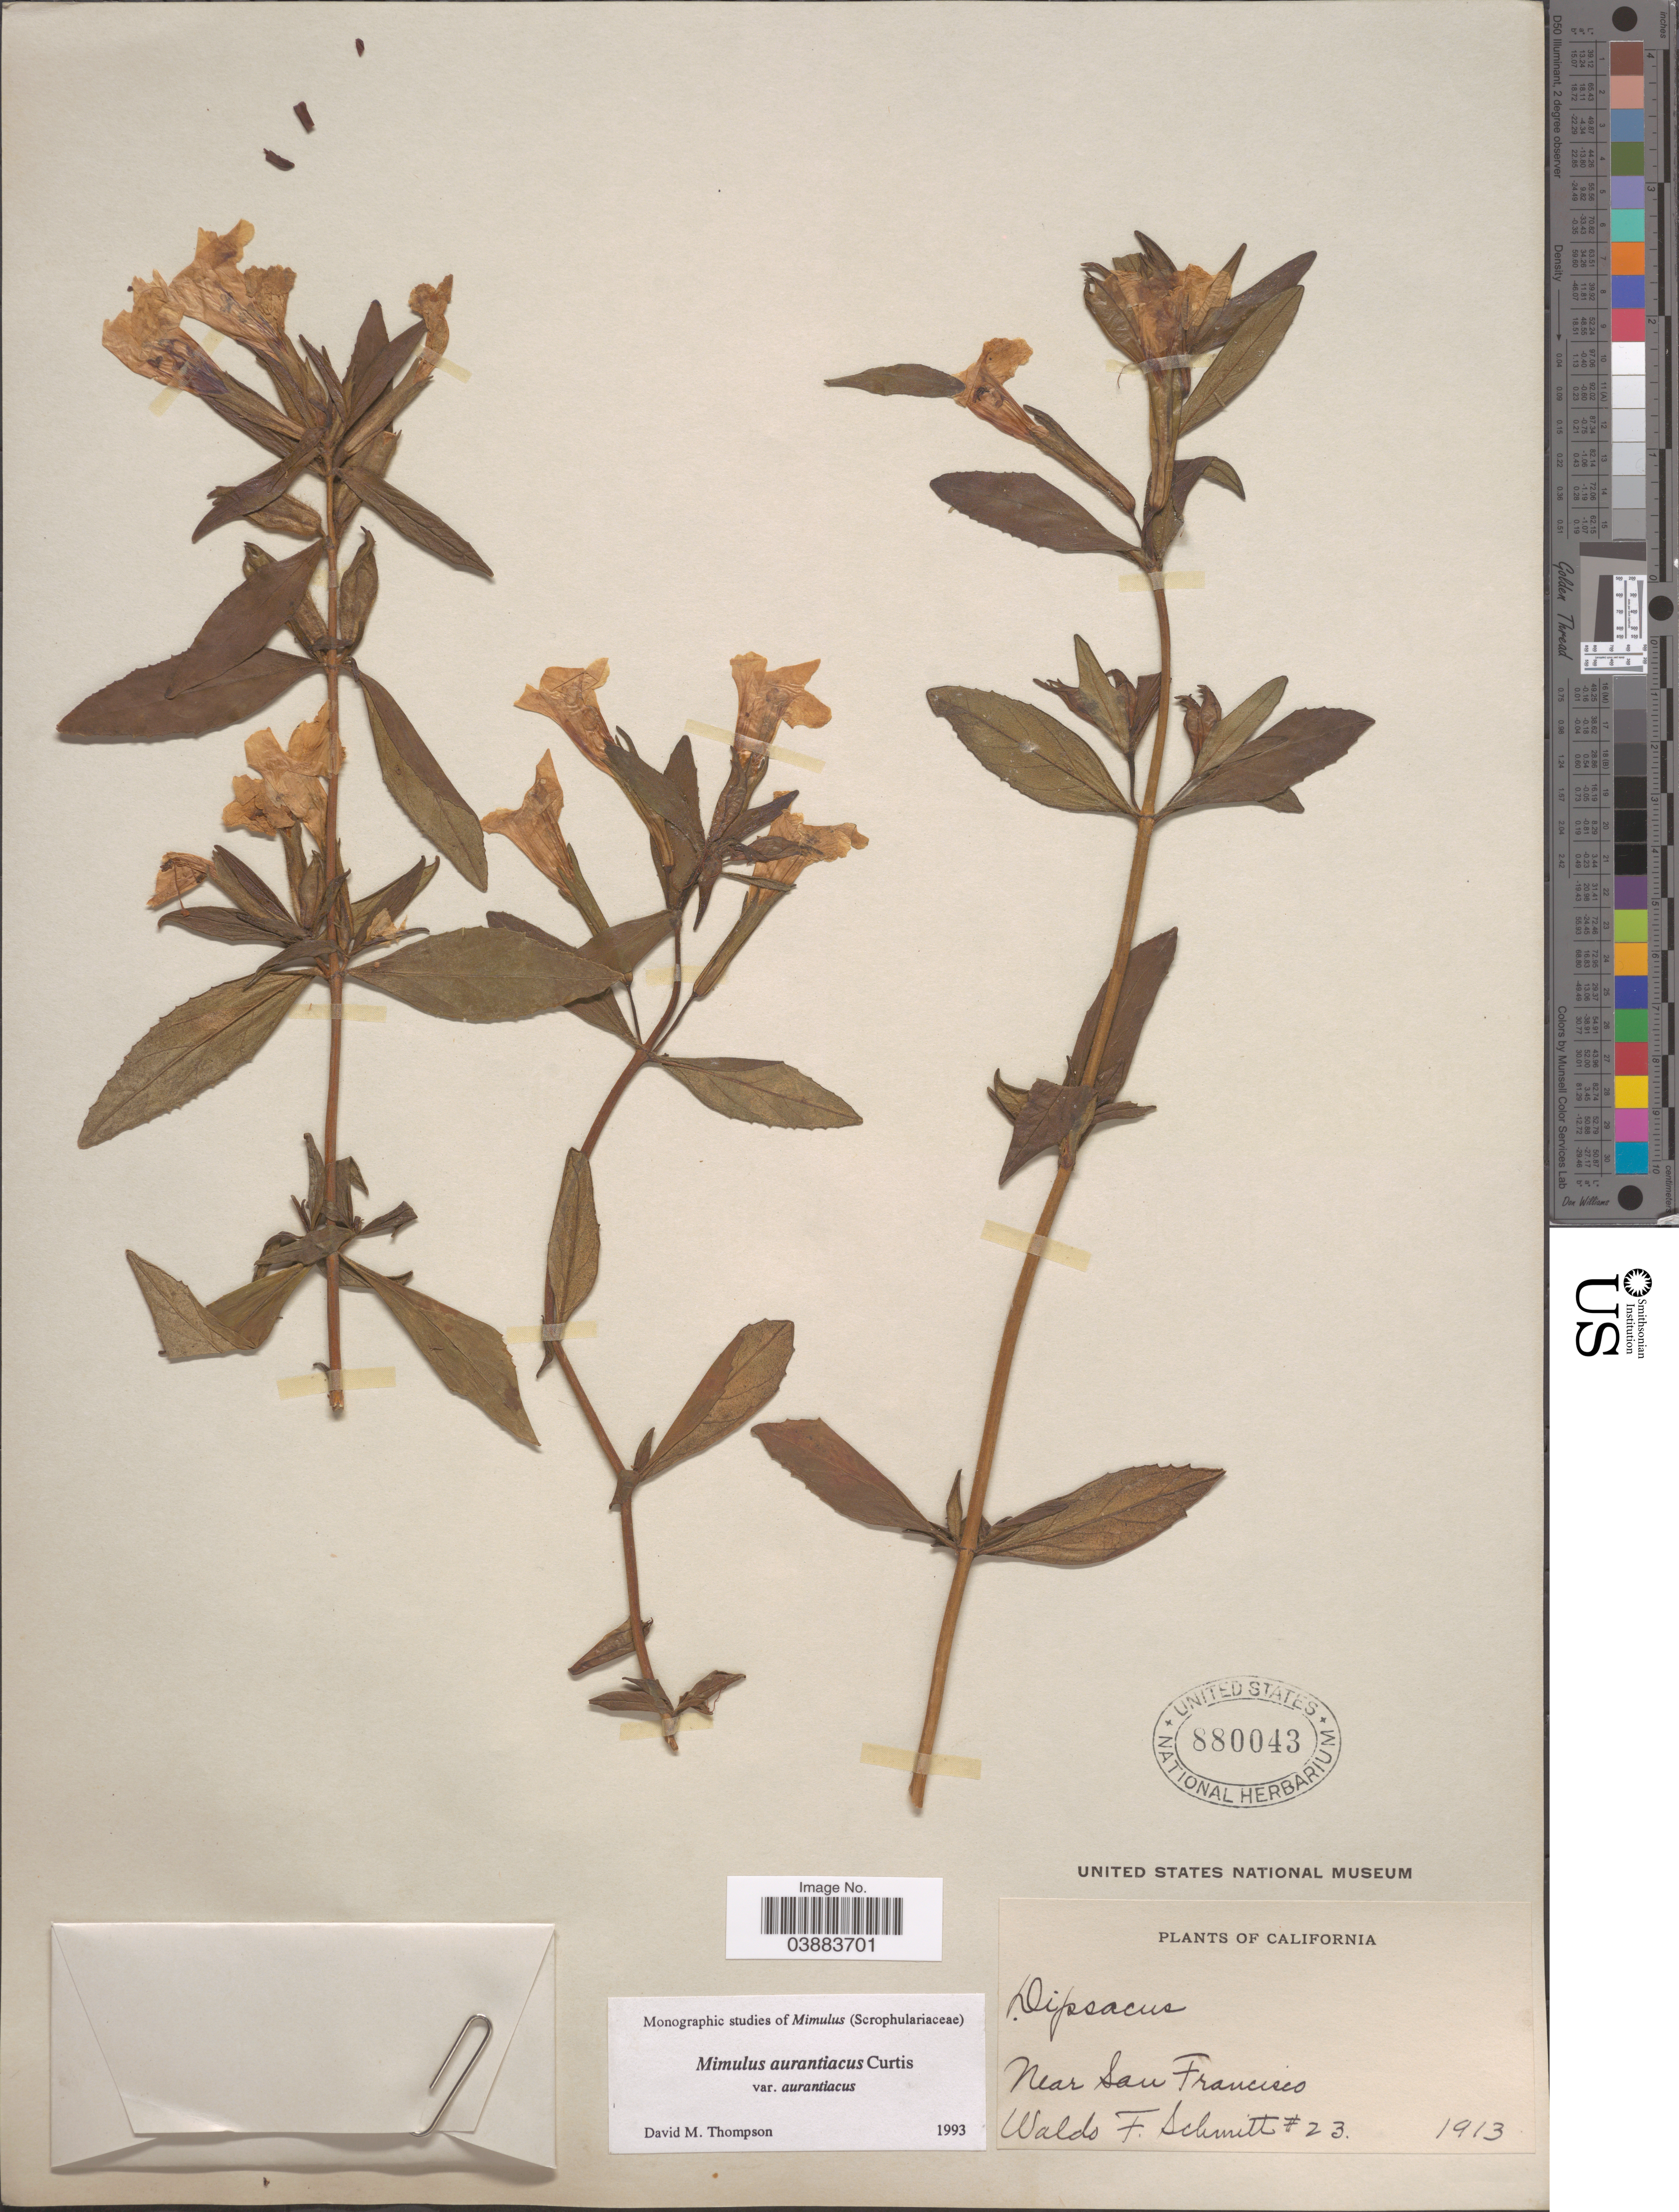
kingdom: Plantae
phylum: Tracheophyta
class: Magnoliopsida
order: Lamiales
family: Phrymaceae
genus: Diplacus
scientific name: Diplacus aurantiacus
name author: (Curtis) Jeps.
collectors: W. F. Schmitt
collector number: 23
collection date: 1913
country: United States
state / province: California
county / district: San Francisco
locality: Near San Francisco.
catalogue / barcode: US 880043